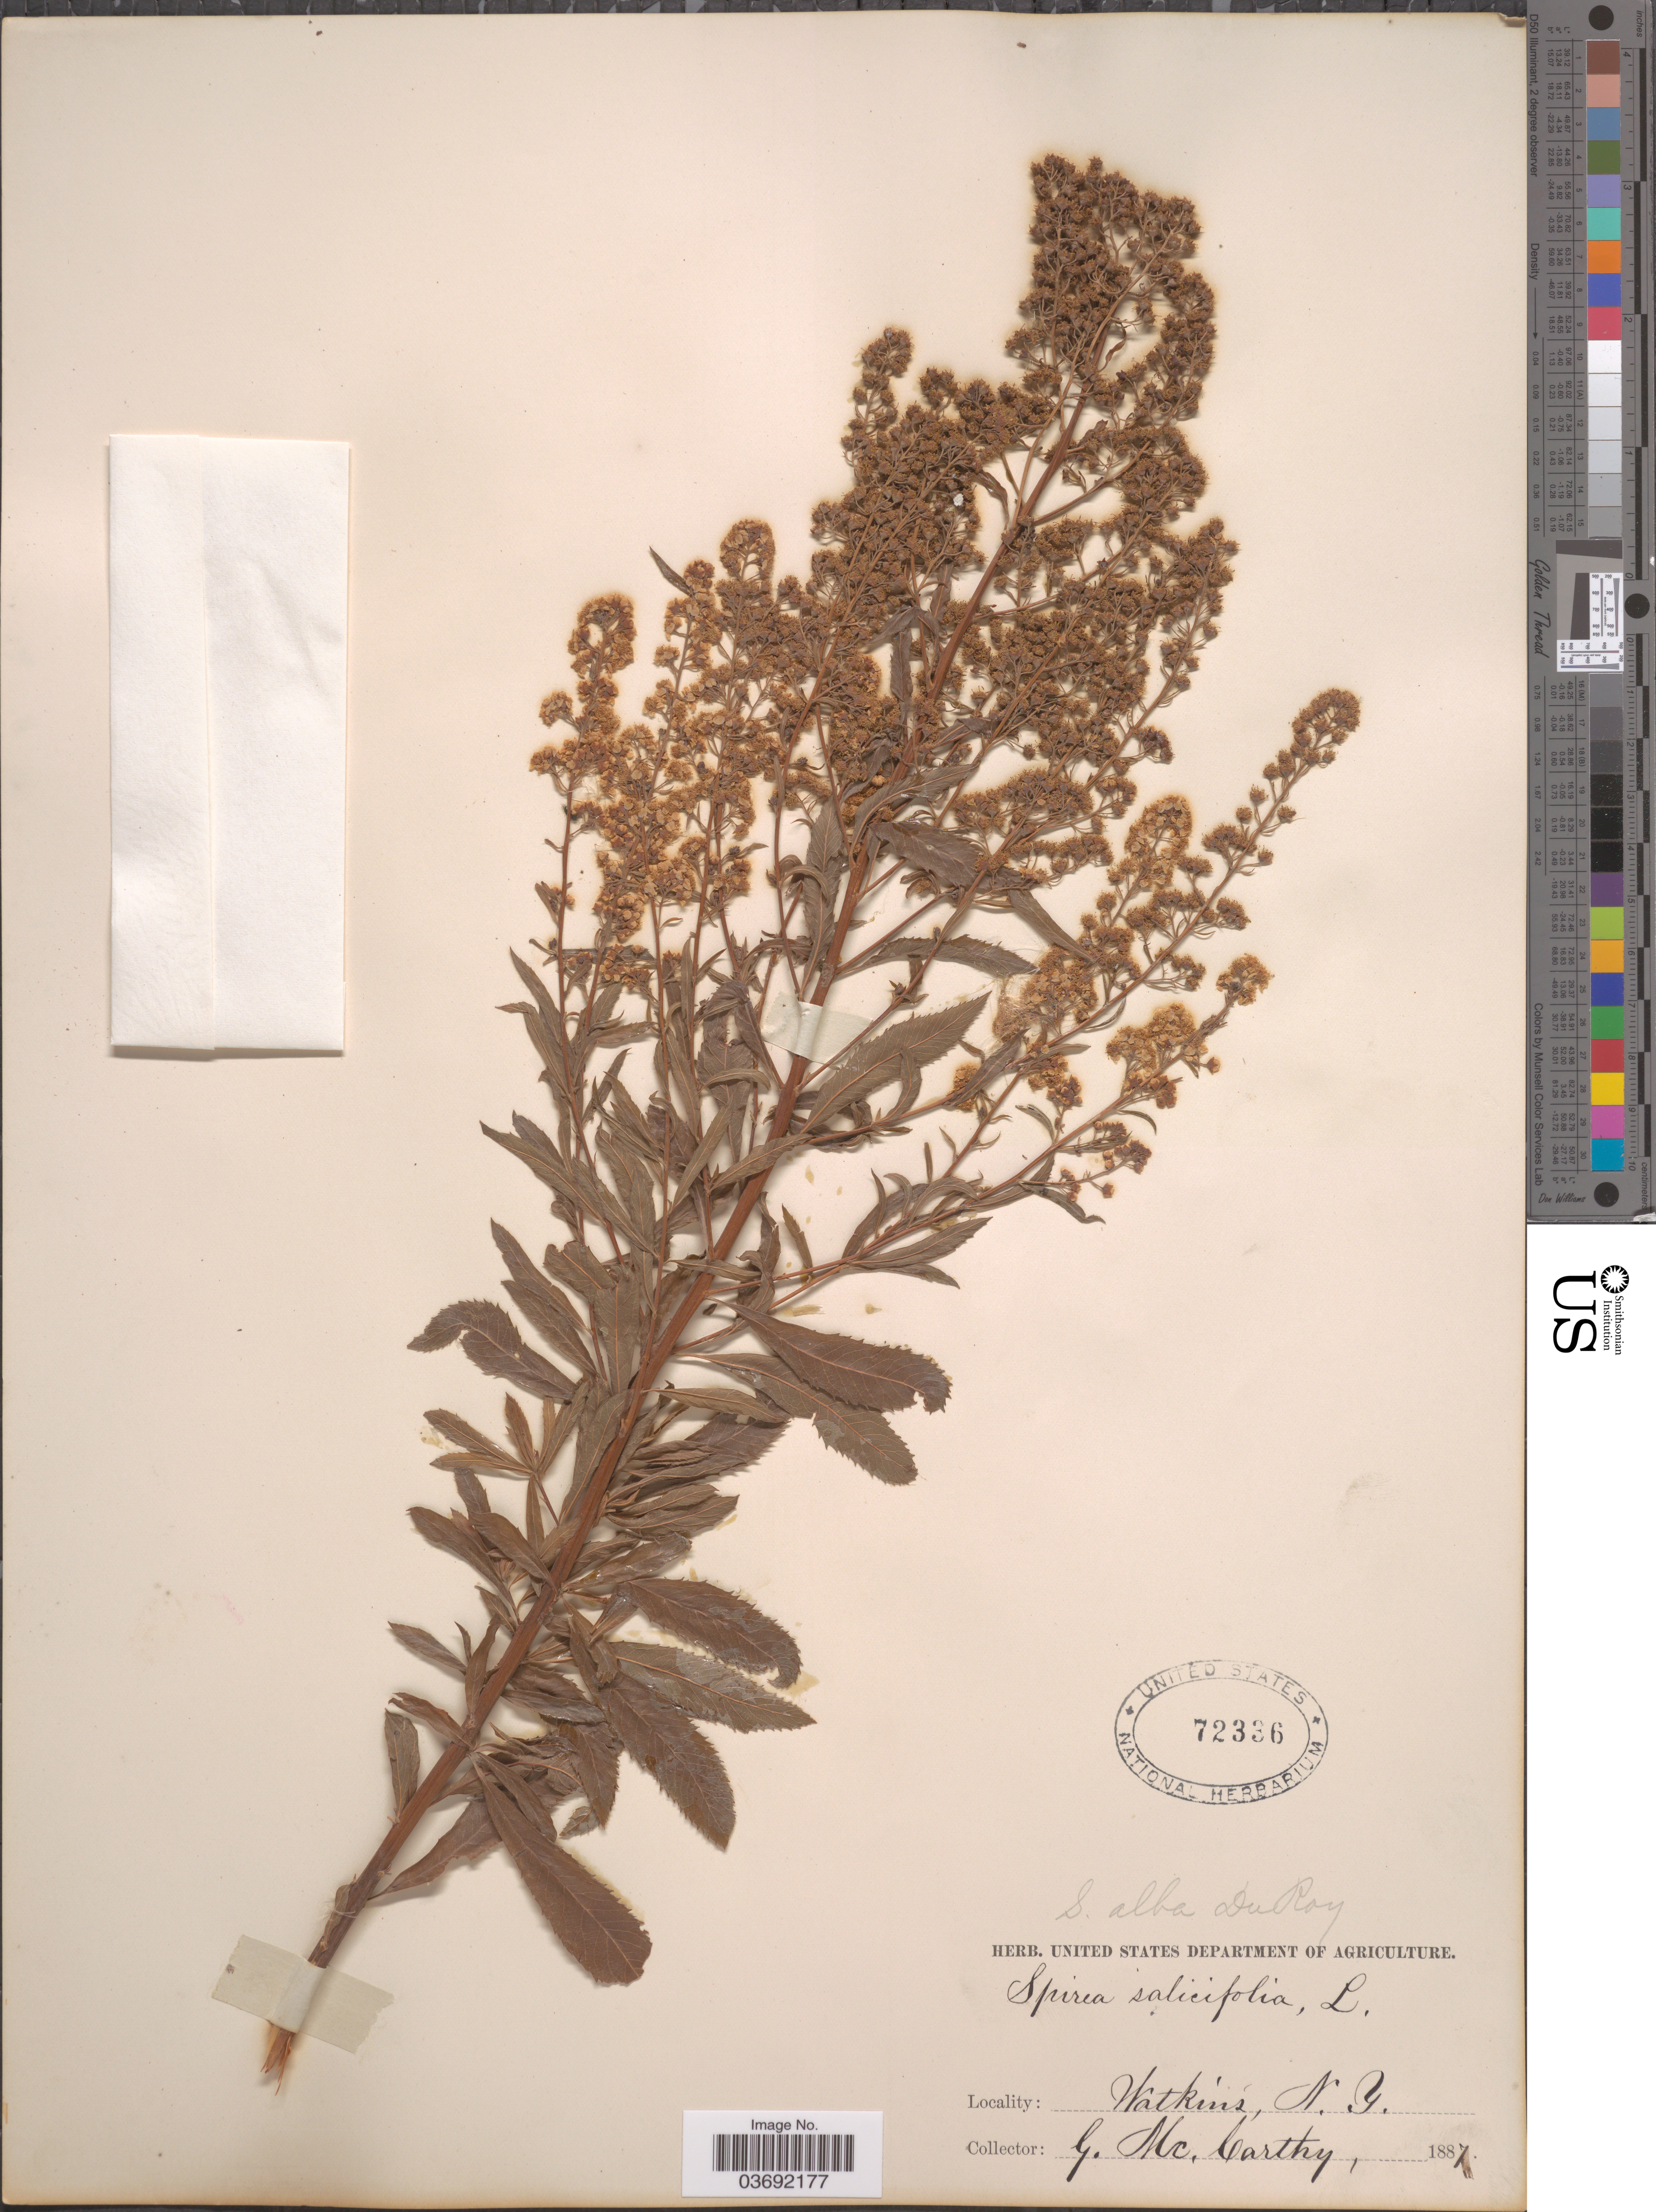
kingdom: Plantae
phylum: Tracheophyta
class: Magnoliopsida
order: Rosales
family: Rosaceae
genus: Spiraea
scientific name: Spiraea alba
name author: Du Roi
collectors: G. McCarthy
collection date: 1887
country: United States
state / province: New York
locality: Watkins.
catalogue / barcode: US 72336